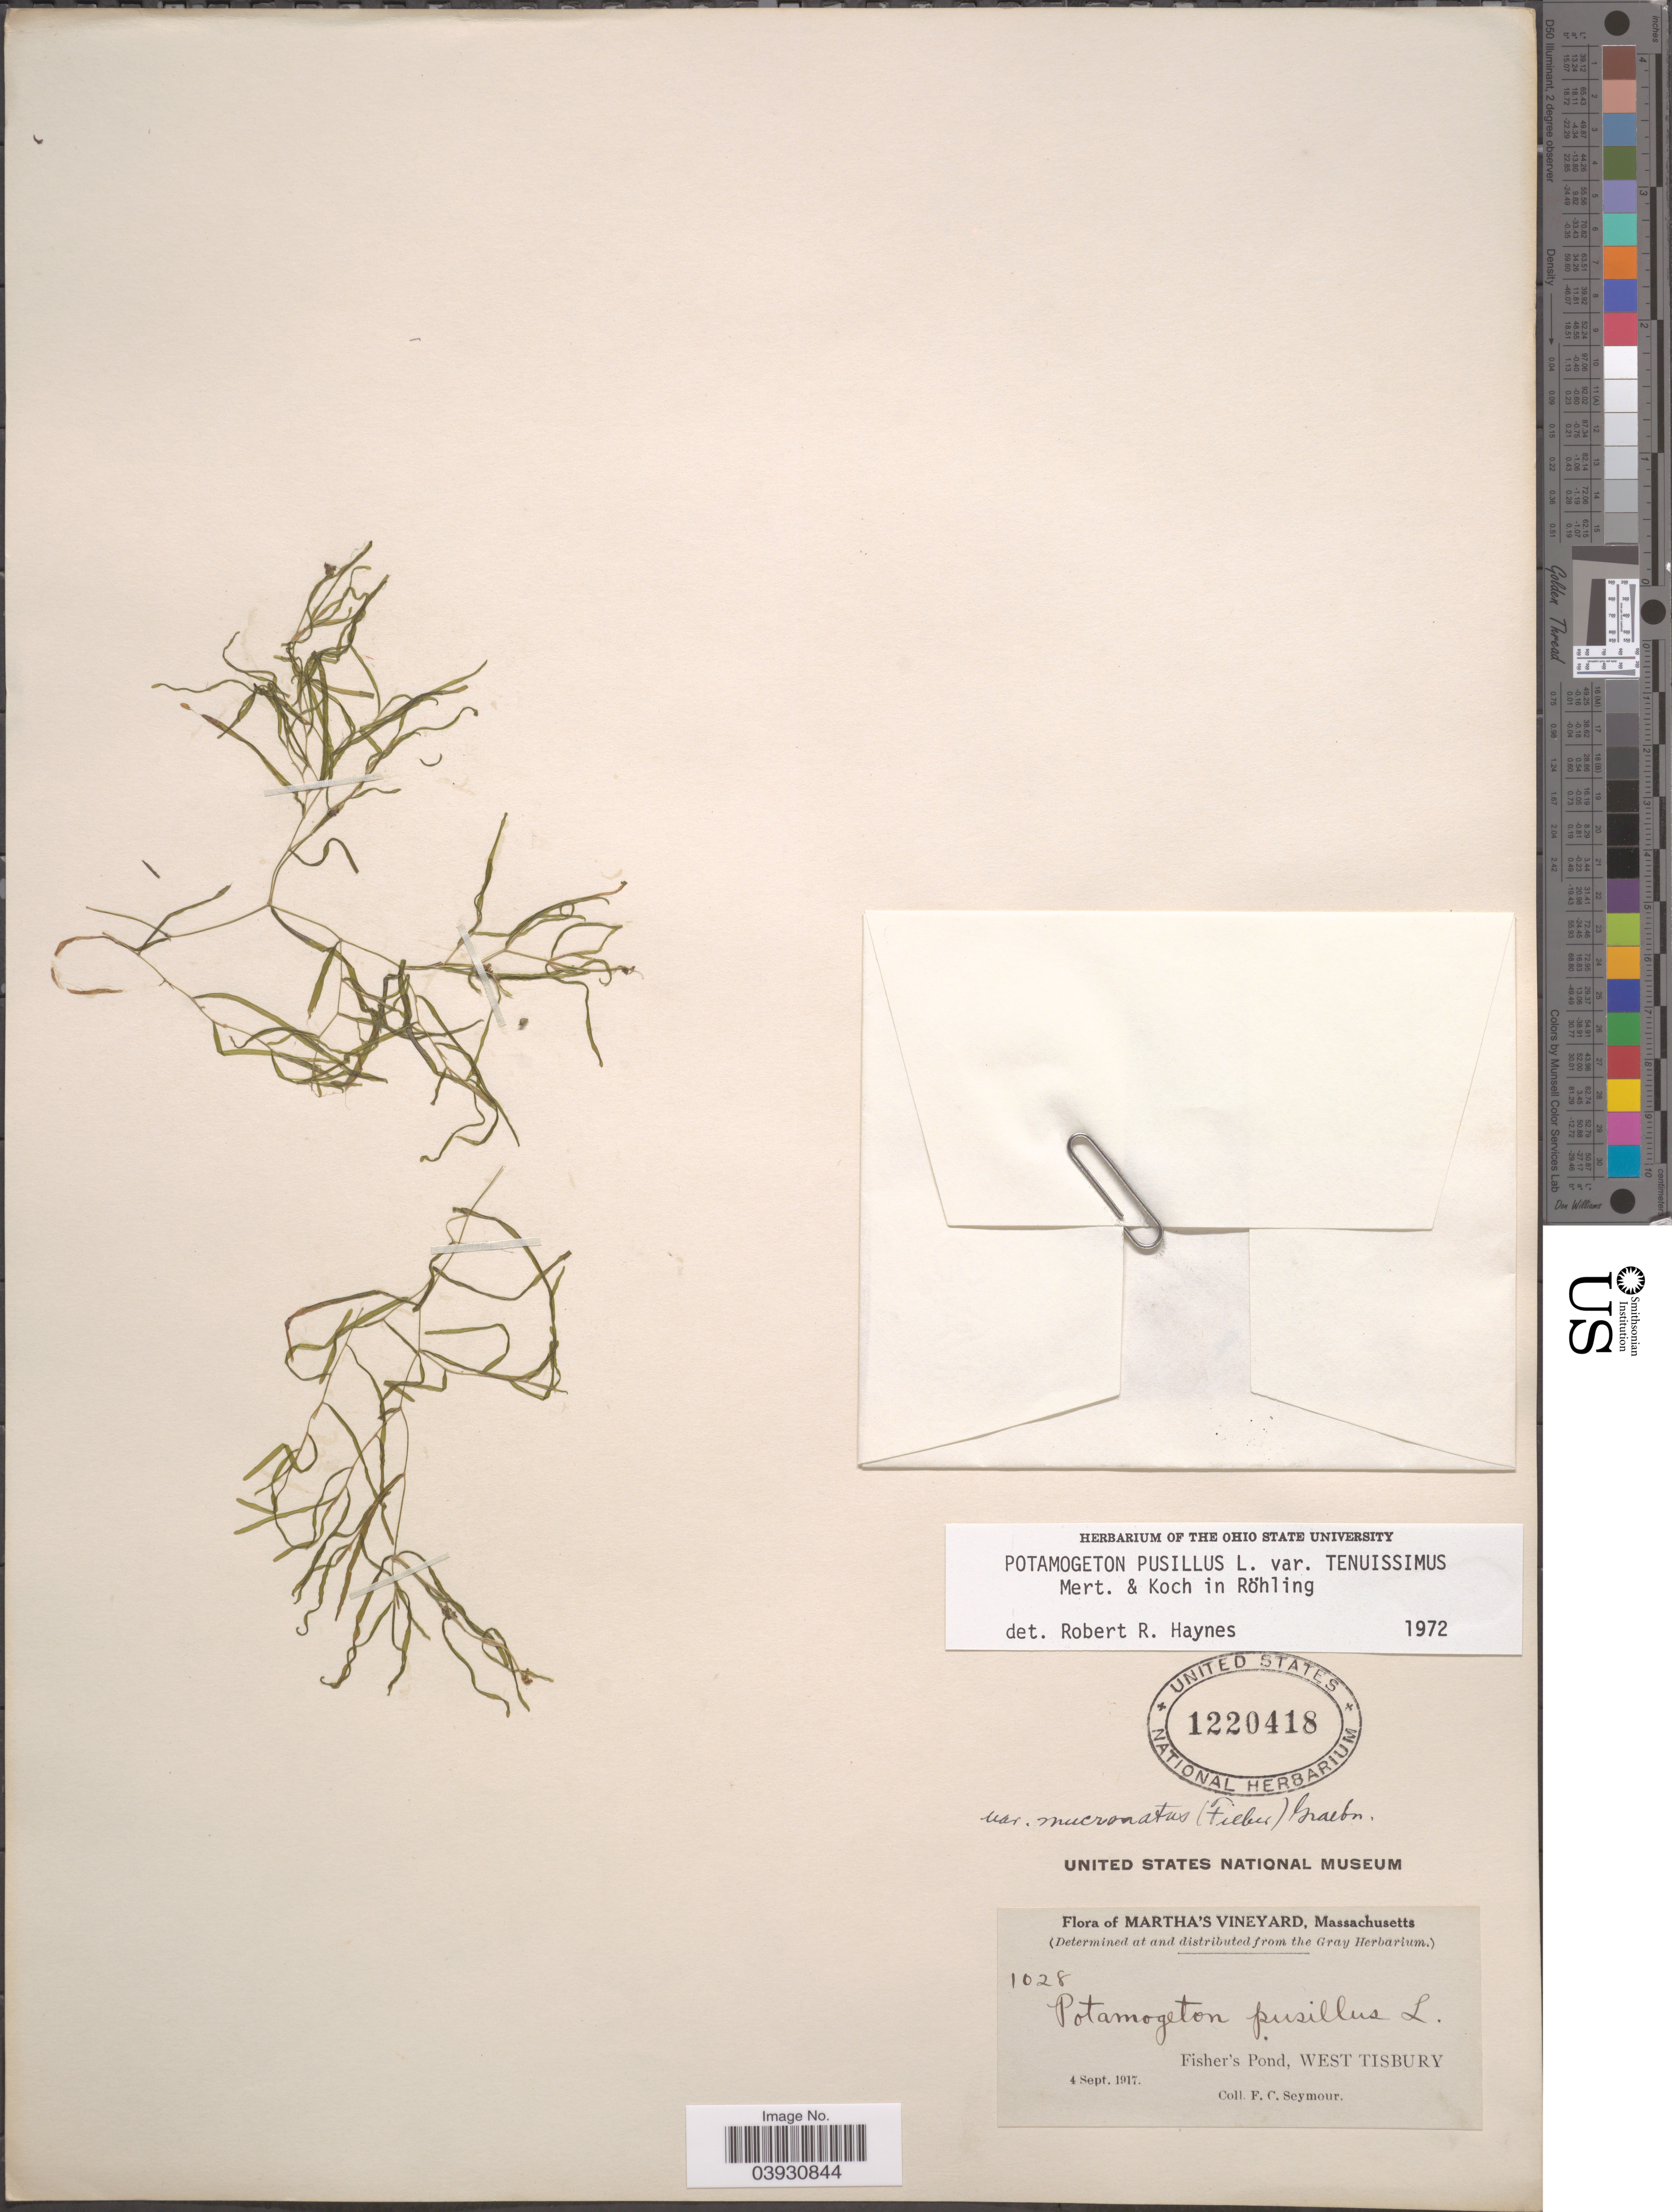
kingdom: Plantae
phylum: Tracheophyta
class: Liliopsida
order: Alismatales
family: Potamogetonaceae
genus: Potamogeton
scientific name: Potamogeton pusillus subsp. tenuissimus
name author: Mert. & W.D.J. Koch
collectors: F. C. Seymour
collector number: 1028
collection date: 1917-09-04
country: United States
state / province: Massachusetts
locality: Martha's Vineyard. Fisher's Pond, West Tisbury.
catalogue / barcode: US 1220418